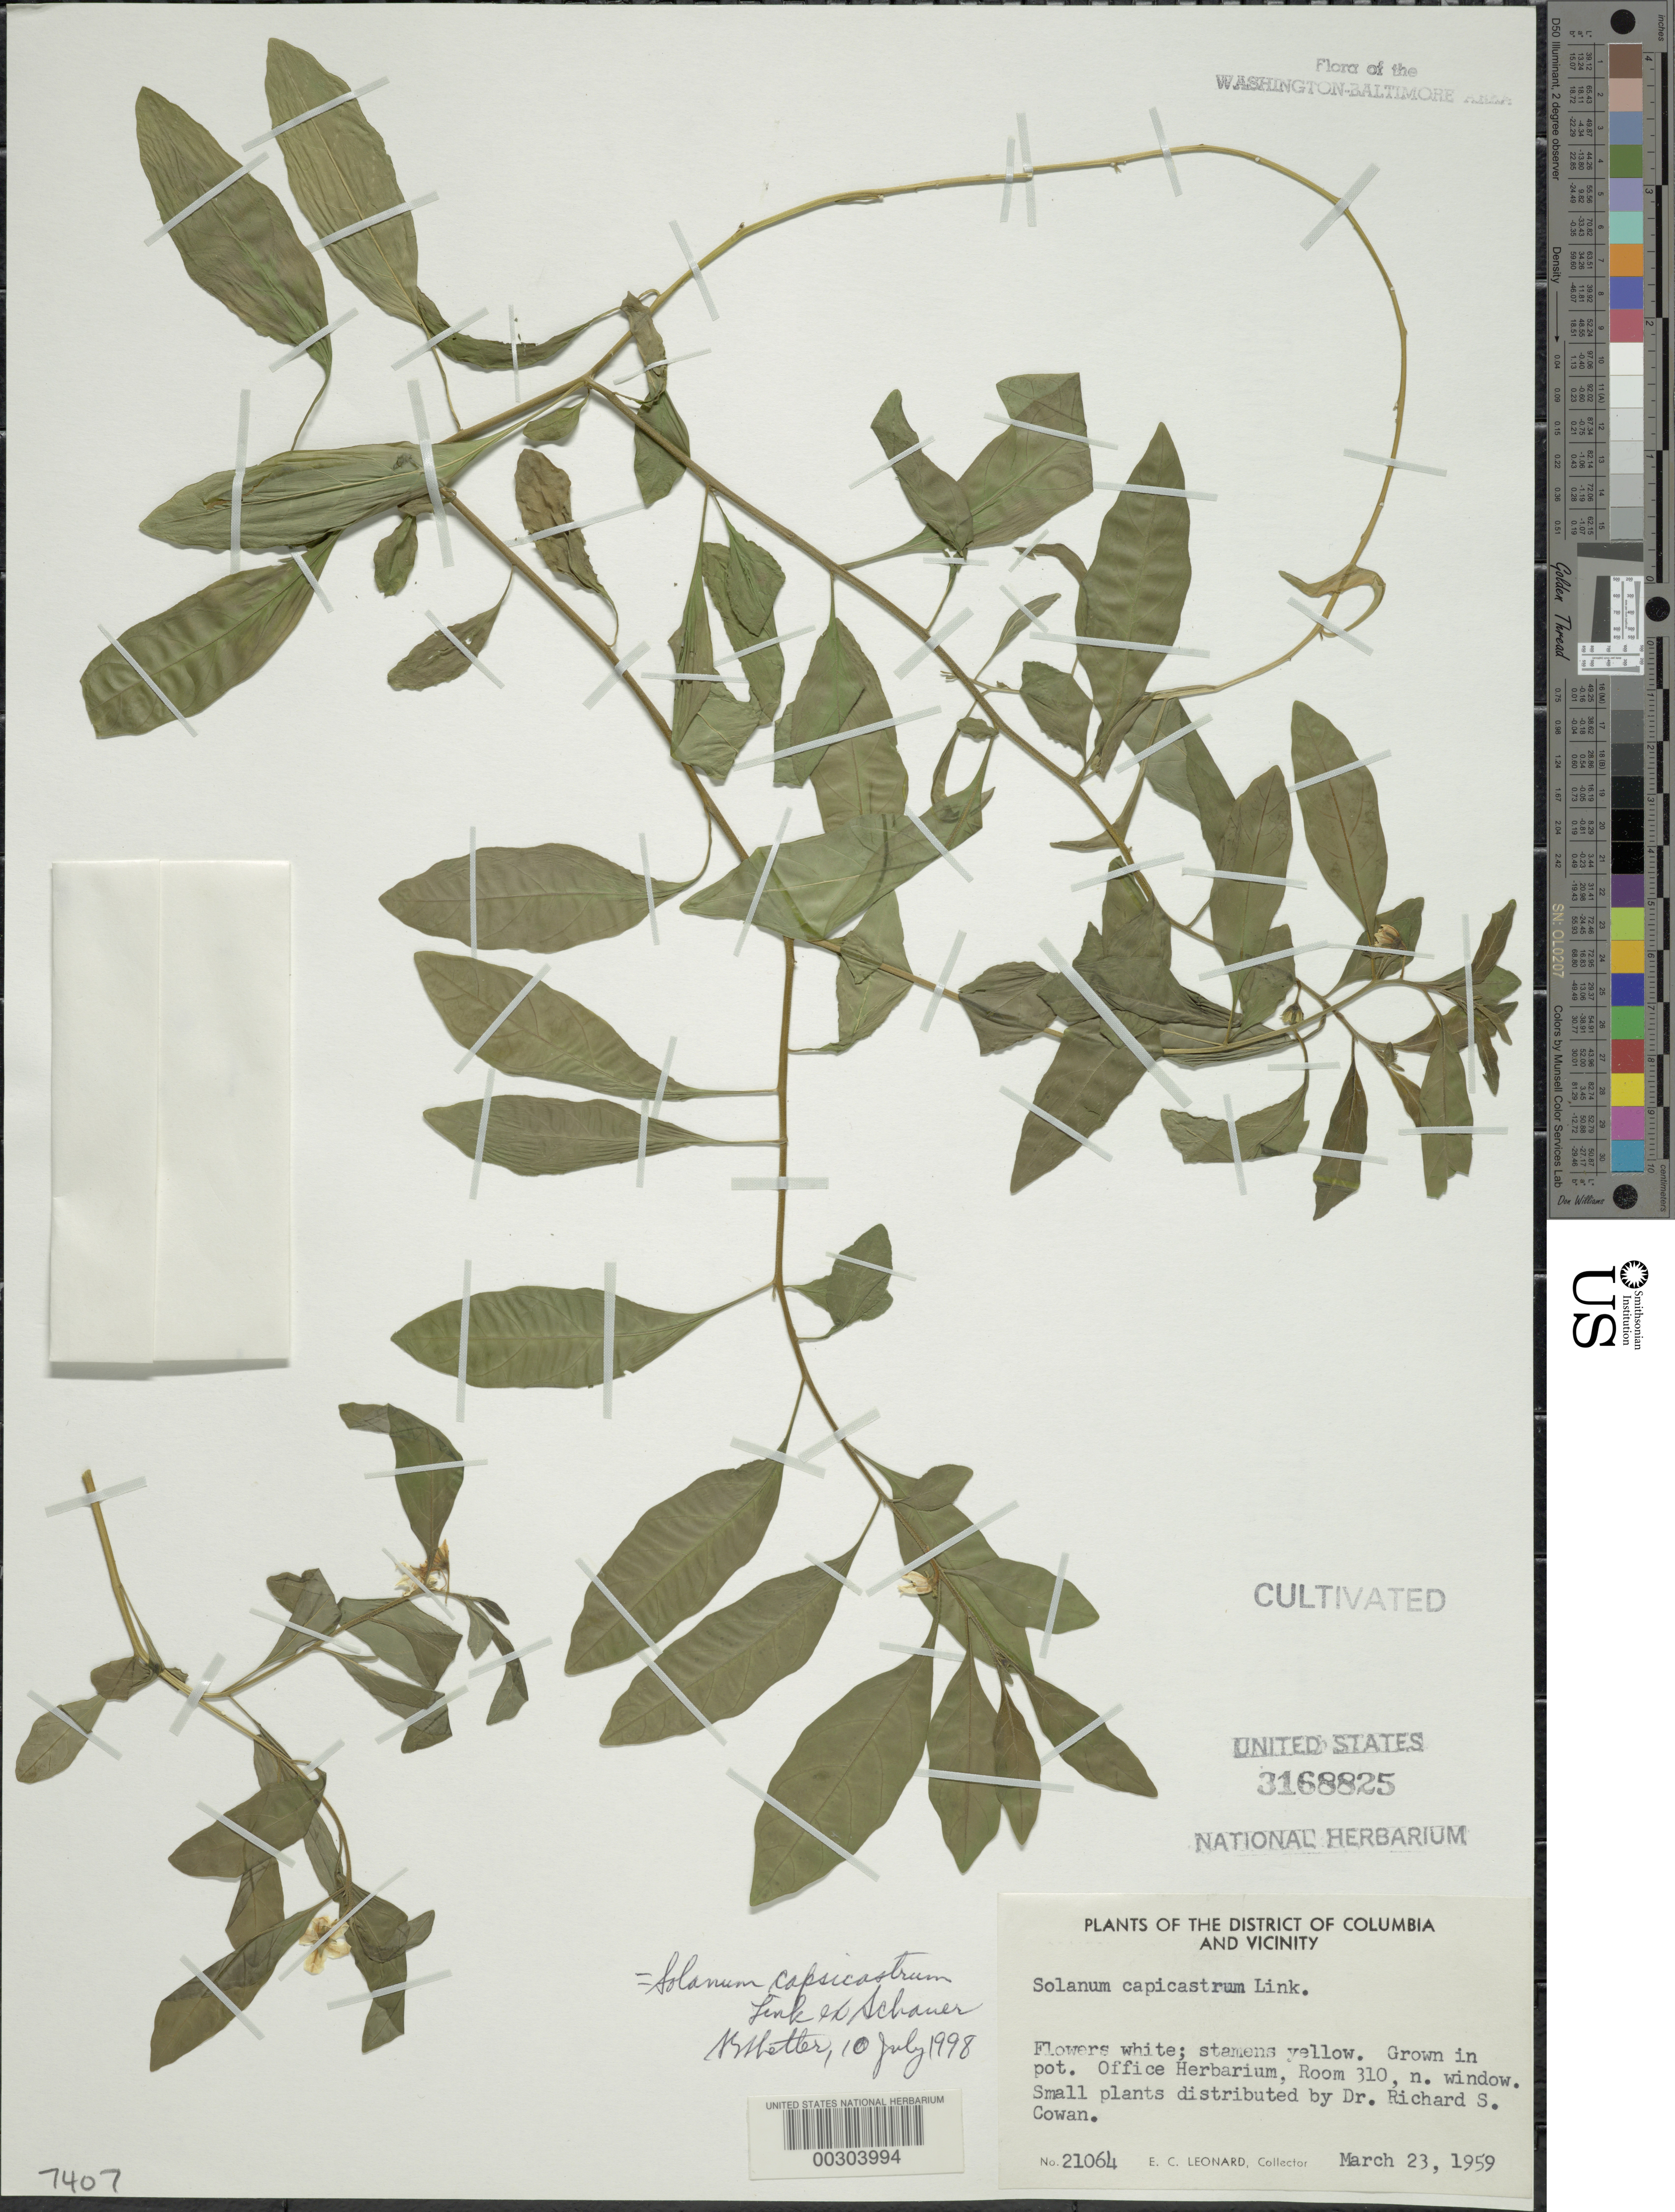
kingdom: Plantae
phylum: Tracheophyta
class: Magnoliopsida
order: Solanales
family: Solanaceae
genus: Solanum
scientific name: Solanum capsicastrum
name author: Link ex Schauer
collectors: E. C. Leonard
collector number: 21064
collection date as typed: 23 Mar 1959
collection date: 1959-03-23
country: United States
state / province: District of Columbia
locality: Office Herbarium, Room 310, N Window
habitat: In pot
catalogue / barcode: US 3168825